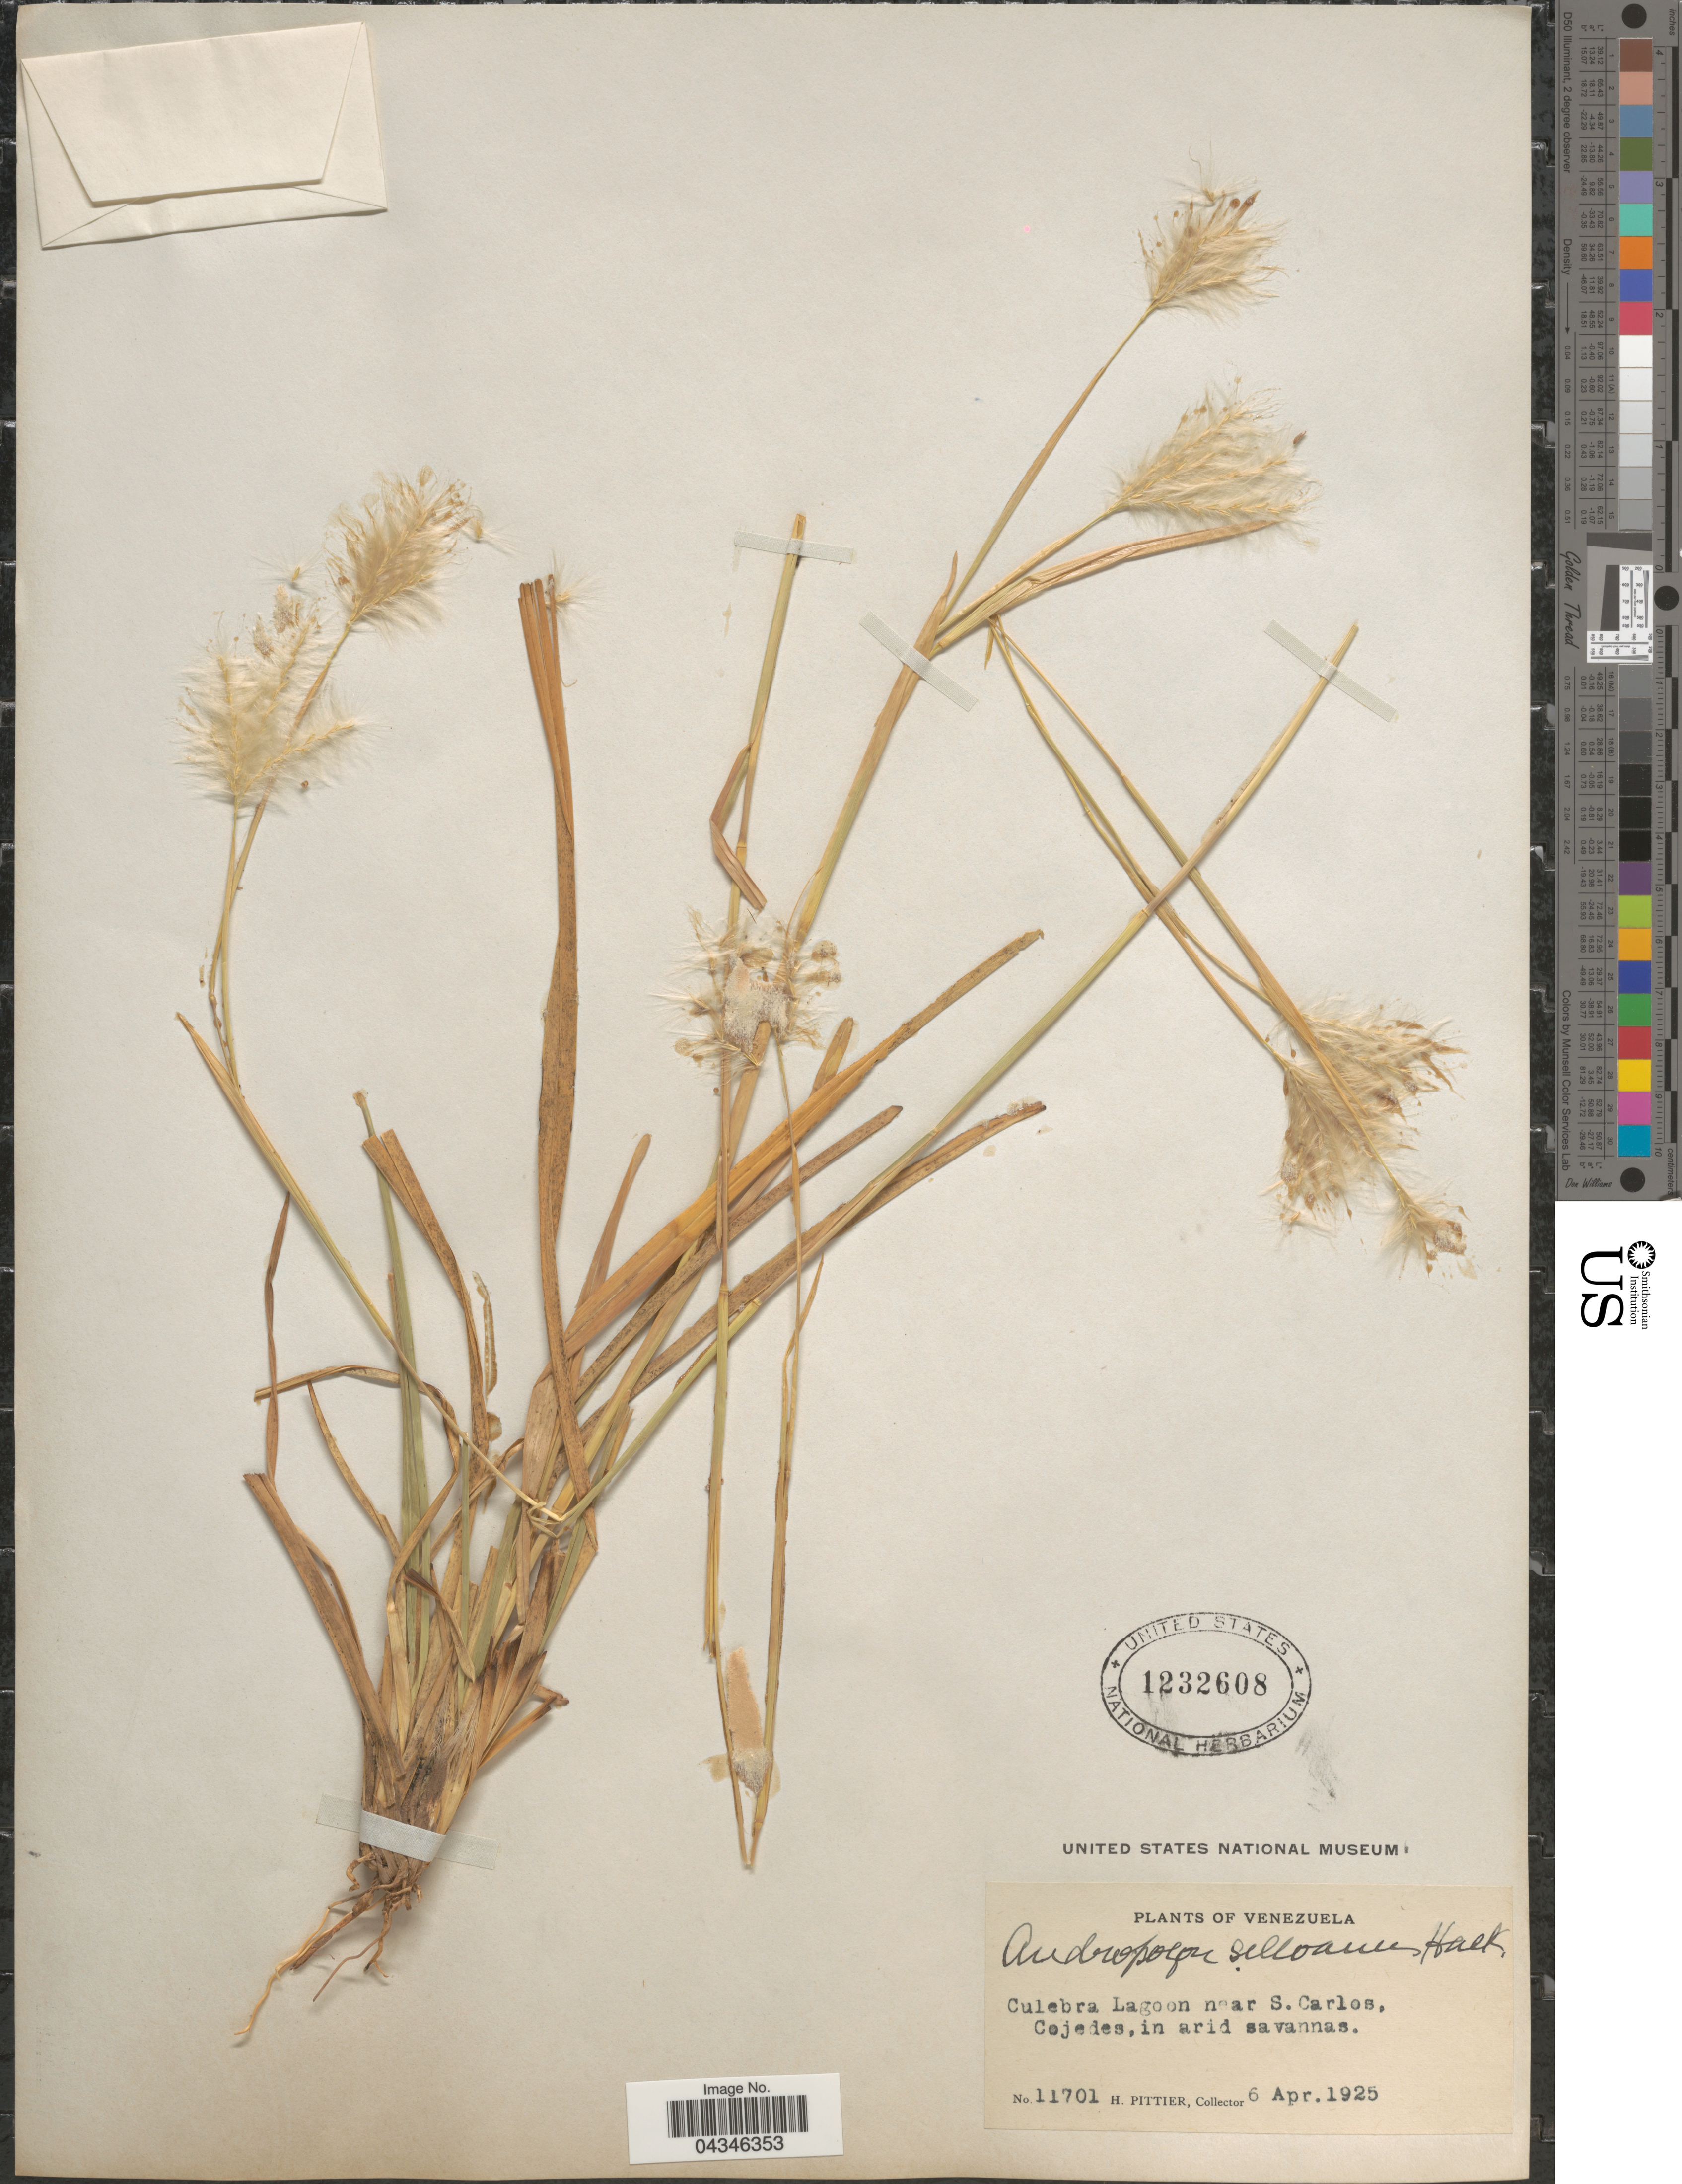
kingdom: Plantae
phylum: Tracheophyta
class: Liliopsida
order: Poales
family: Poaceae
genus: Andropogon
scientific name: Andropogon selloanus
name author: (Hack.) Hack.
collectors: H. F. Pittier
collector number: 11701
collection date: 1925-04-06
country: Venezuela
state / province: Cojedes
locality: Culebra Lagoon near S. Carlos, in arid savannas.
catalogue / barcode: US 1232608